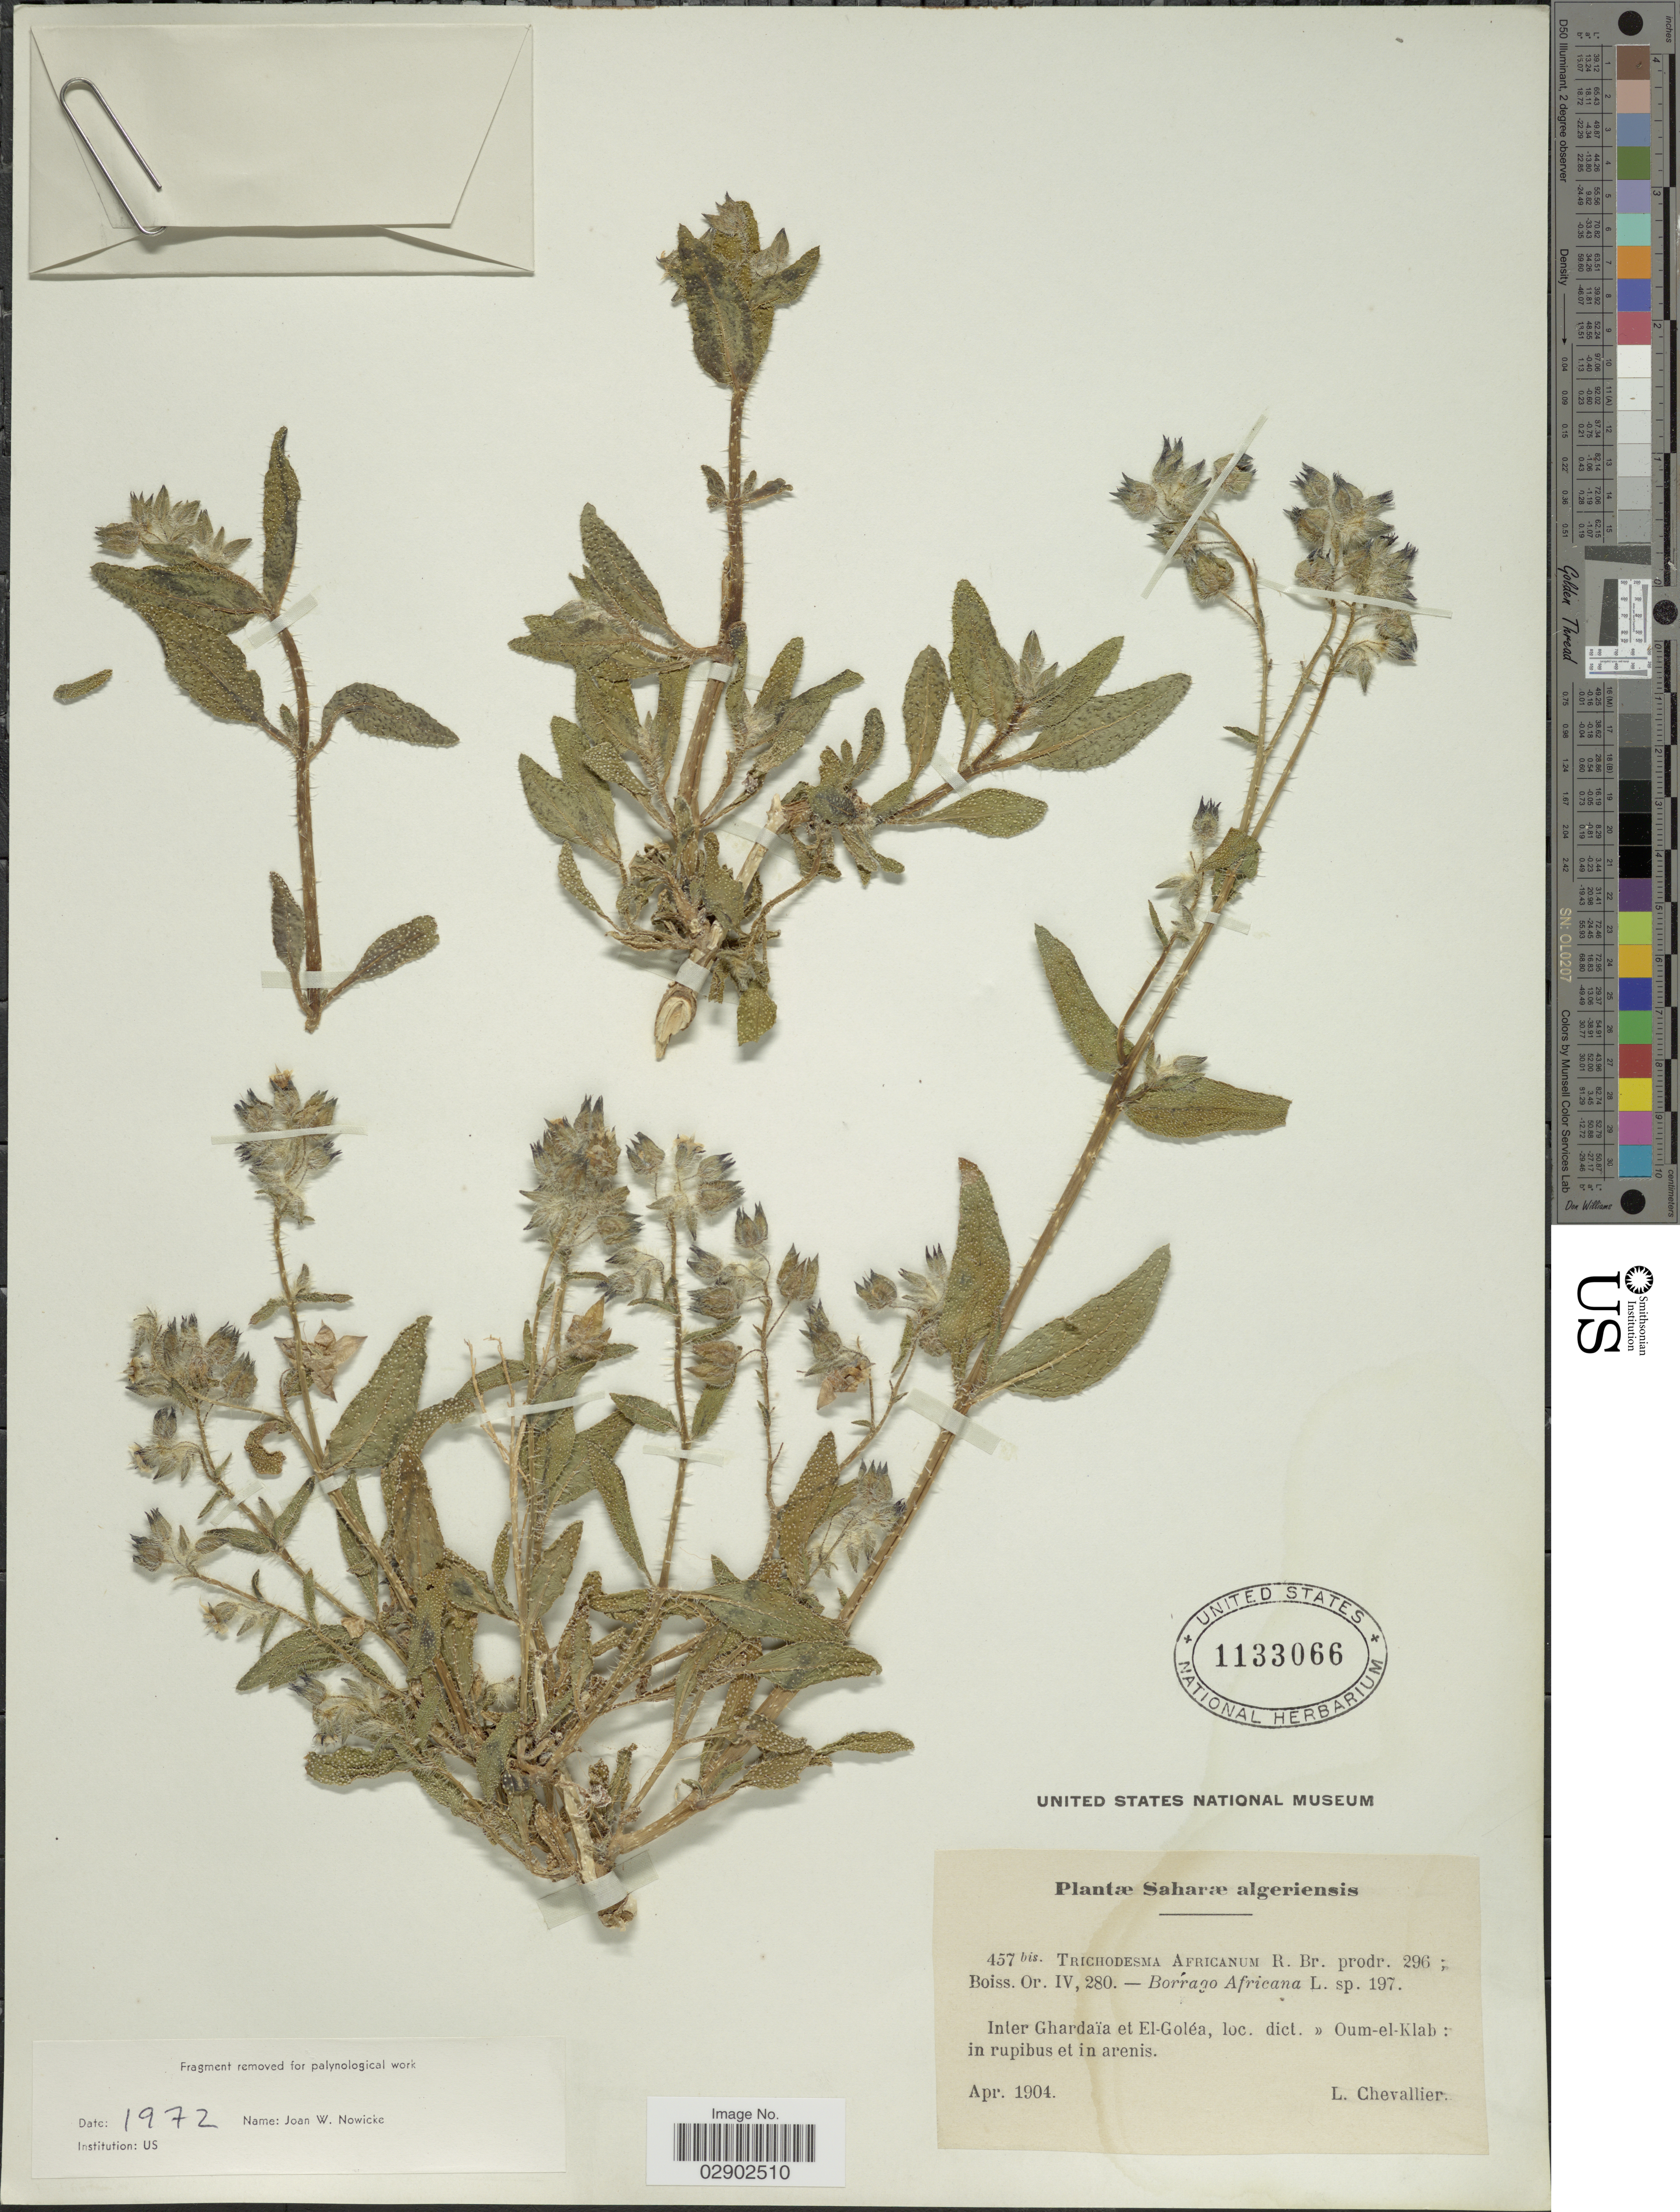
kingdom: Plantae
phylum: Tracheophyta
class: Magnoliopsida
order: Boraginales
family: Boraginaceae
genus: Trichodesma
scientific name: Trichodesma africanum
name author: (L.) Sm.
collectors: L. Chevallier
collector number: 457bis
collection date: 1904-04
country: Algeria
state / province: Ghardaïa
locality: Saharæ algeriensis. Inter Ghardaïa et El-Goléa, loc. dict. Oum-el-Klab.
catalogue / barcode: US 1133066